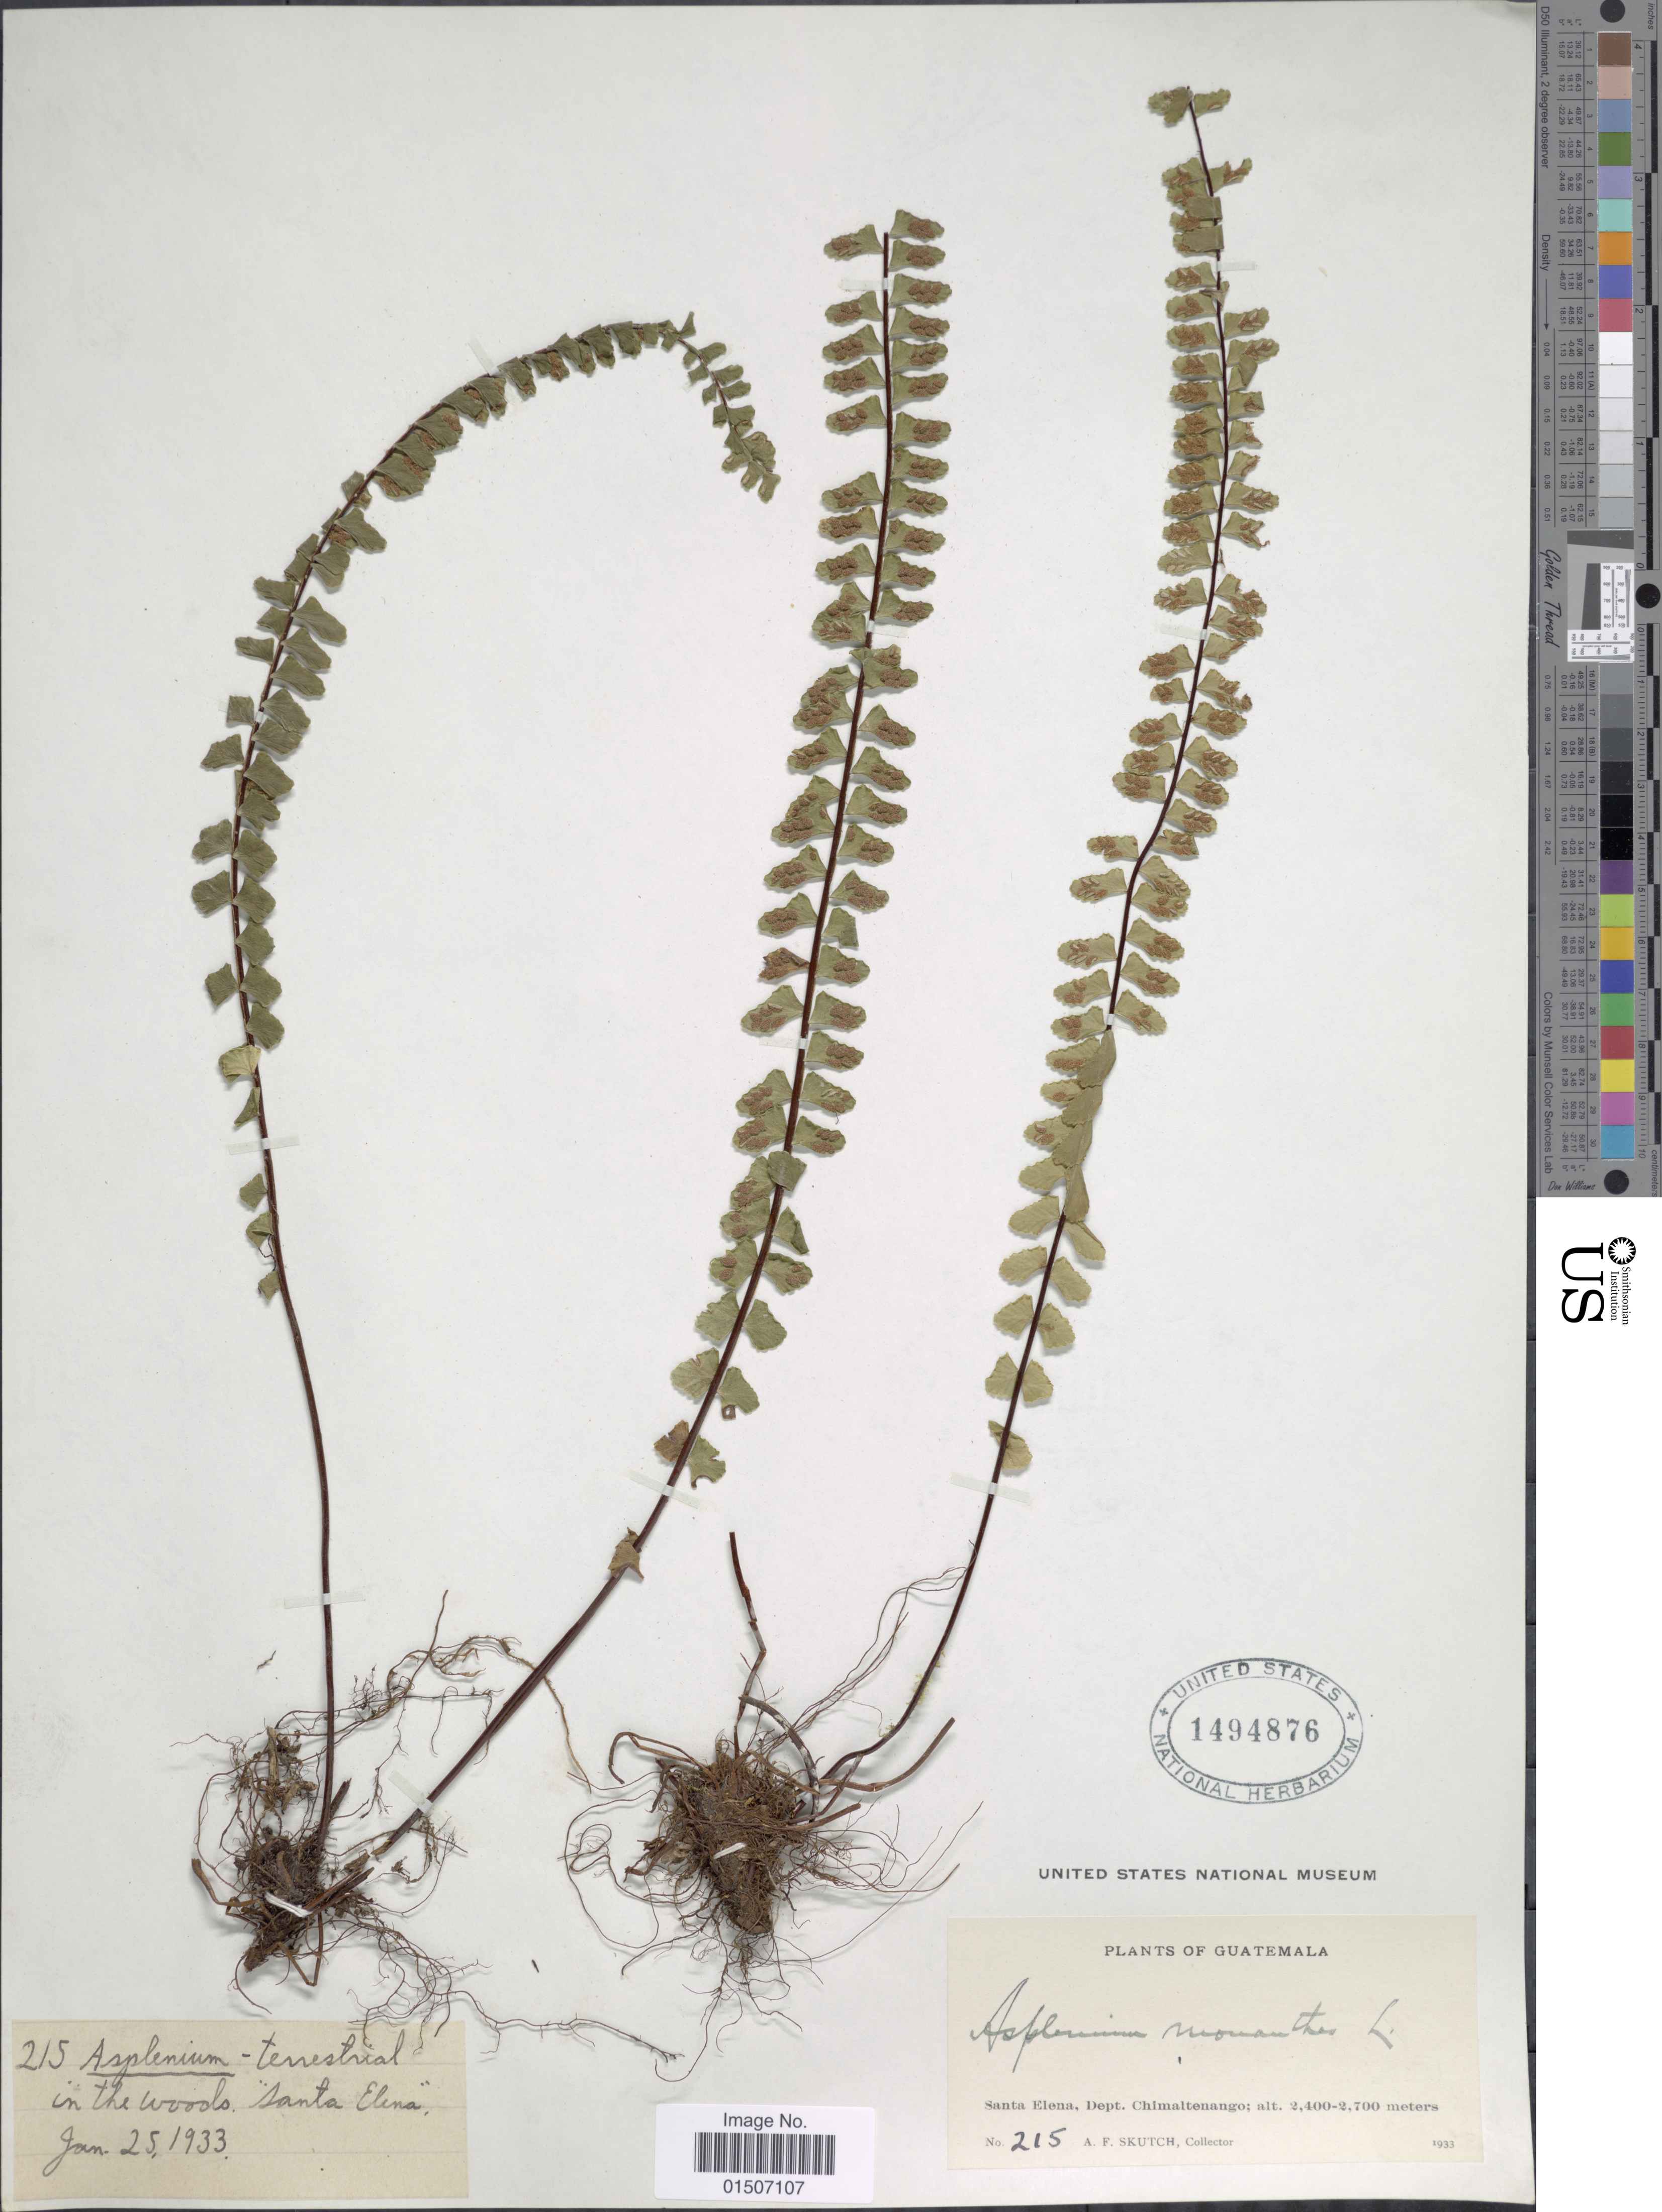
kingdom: Plantae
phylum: Tracheophyta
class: Polypodiopsida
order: Polypodiales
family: Aspleniaceae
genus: Asplenium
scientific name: Asplenium monanthes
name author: L.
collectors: A. F. Skutch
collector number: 215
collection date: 1933-01-25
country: Guatemala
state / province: Chimaltenango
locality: Santa Elena, Dept. Chimaltenango, in the woods 'Santa Elena'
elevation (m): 2400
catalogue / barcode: US 1494876